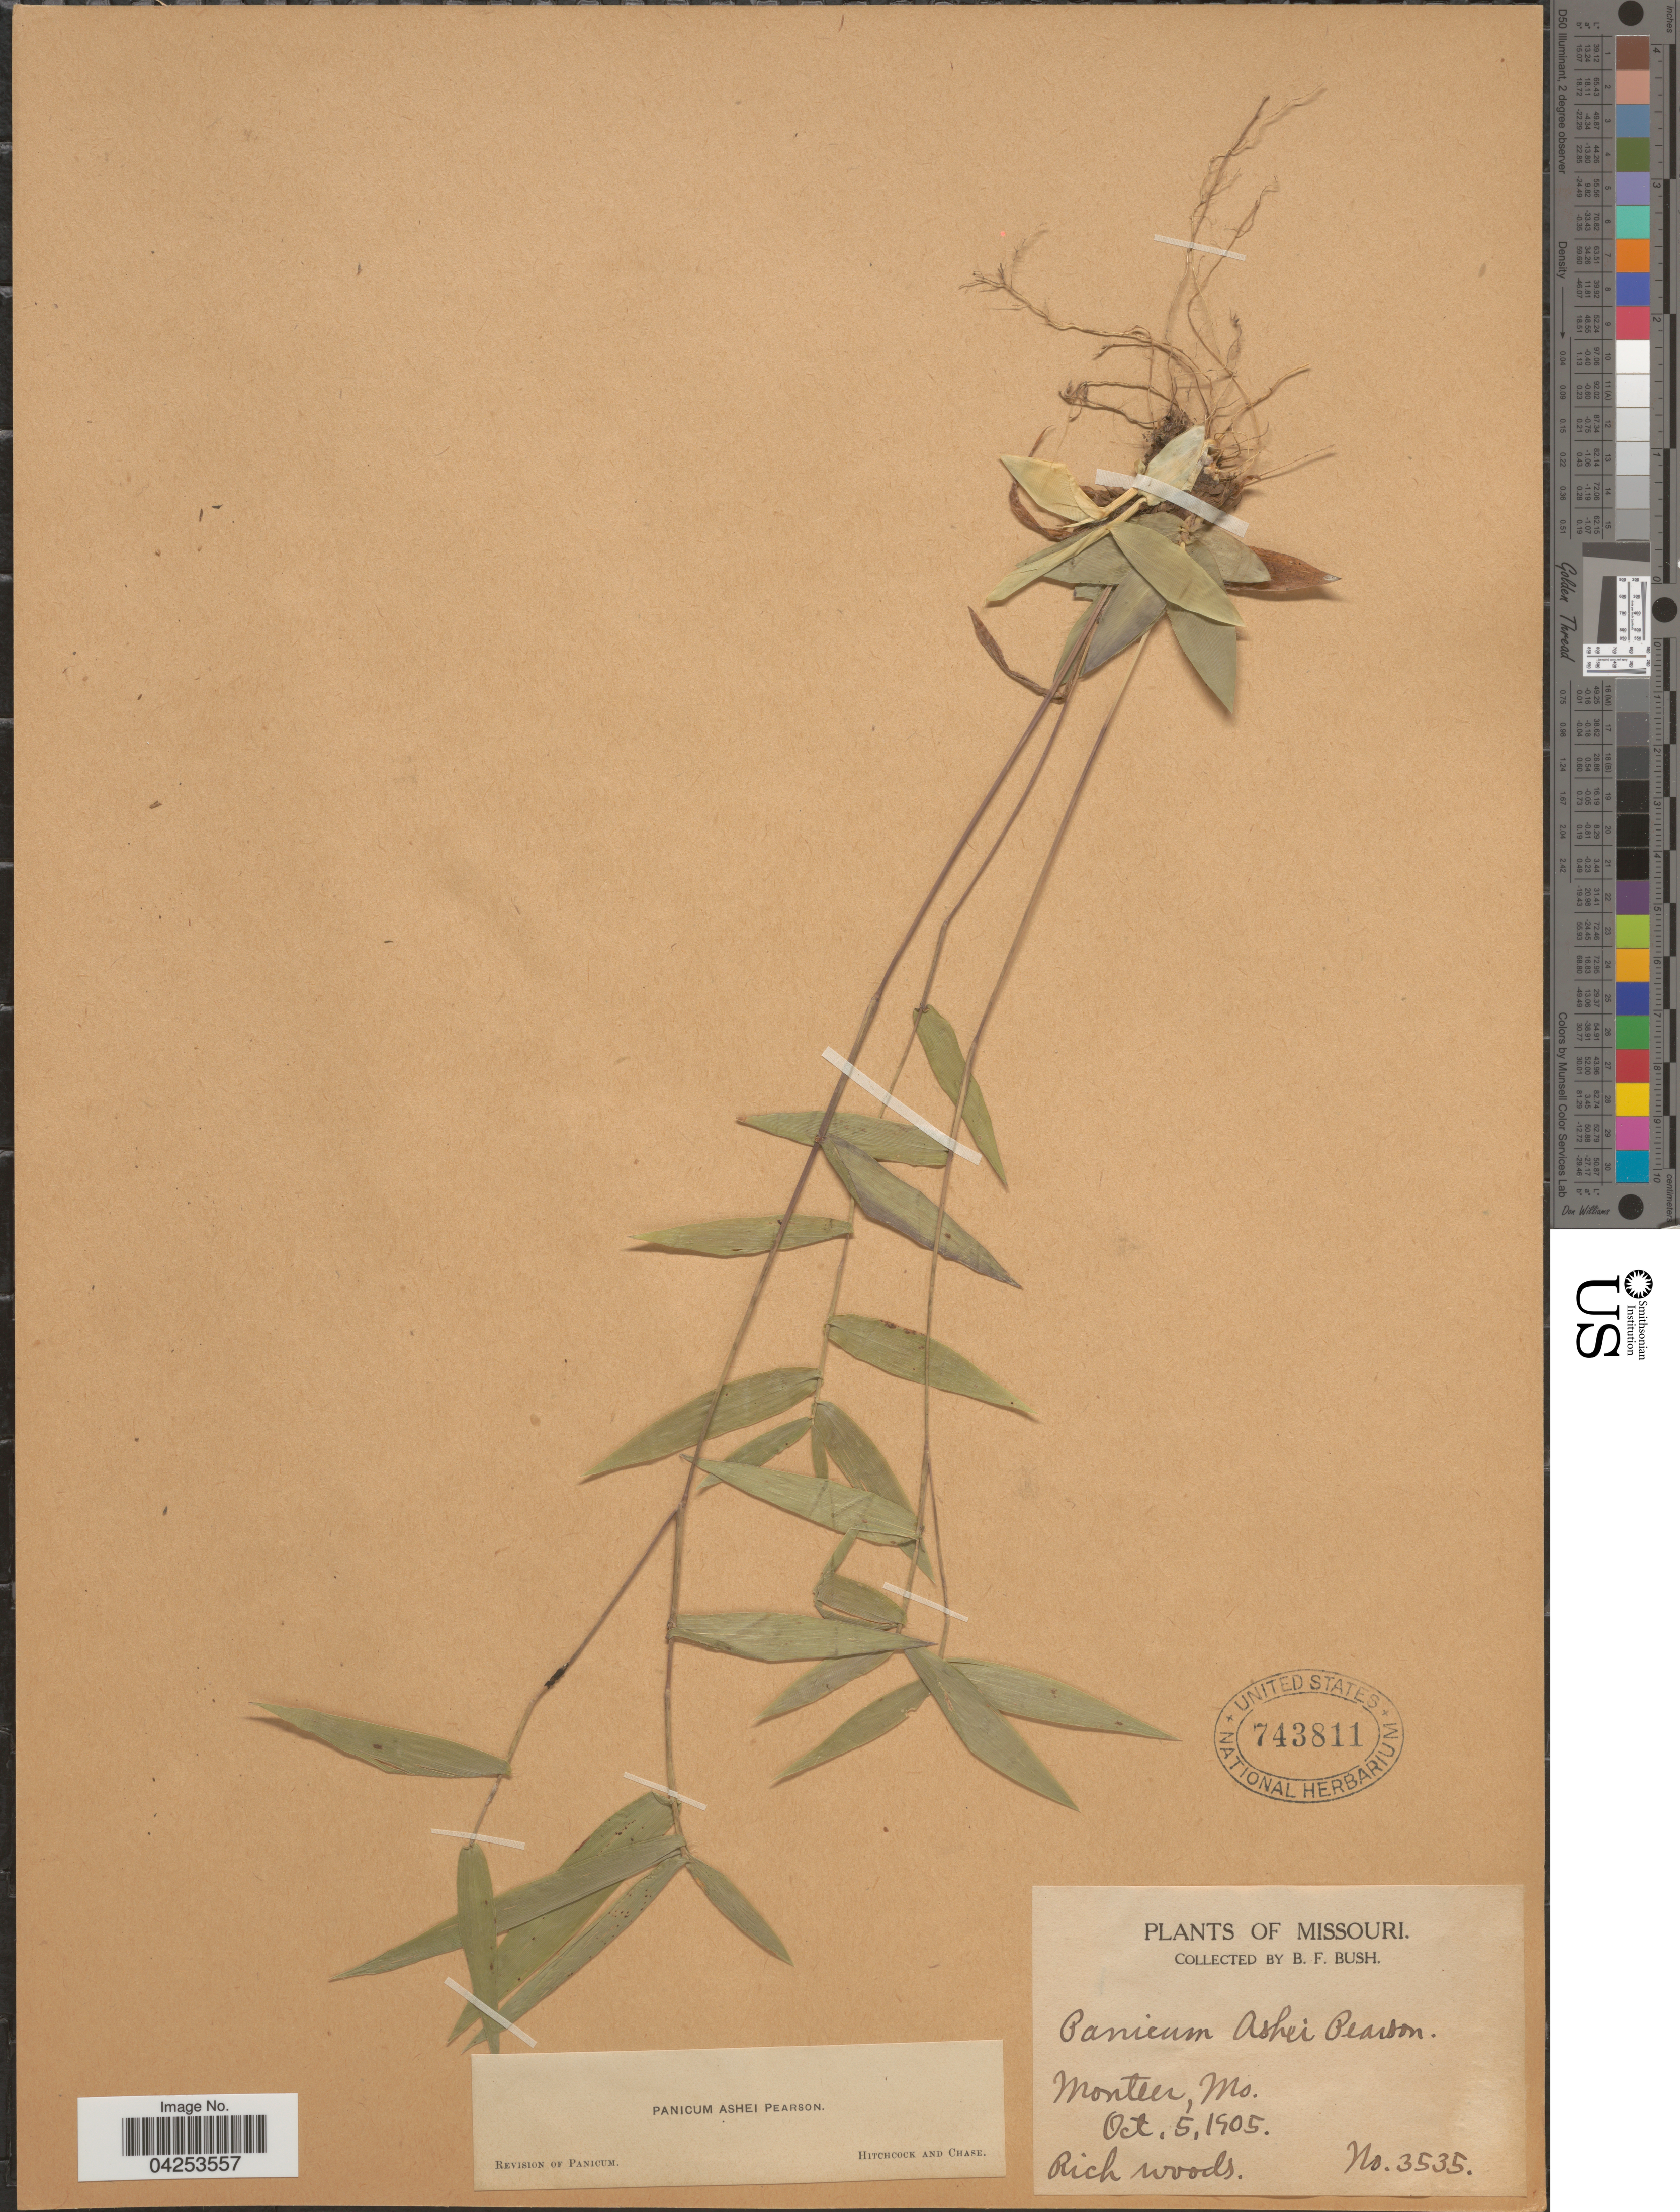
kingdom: Plantae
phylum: Tracheophyta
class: Liliopsida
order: Poales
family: Poaceae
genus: Dichanthelium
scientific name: Dichanthelium commutatum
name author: (Schult.) Gould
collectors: B. F. Bush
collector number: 3535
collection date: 1905-10-05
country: United States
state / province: Missouri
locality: Monteer.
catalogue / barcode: US 743811